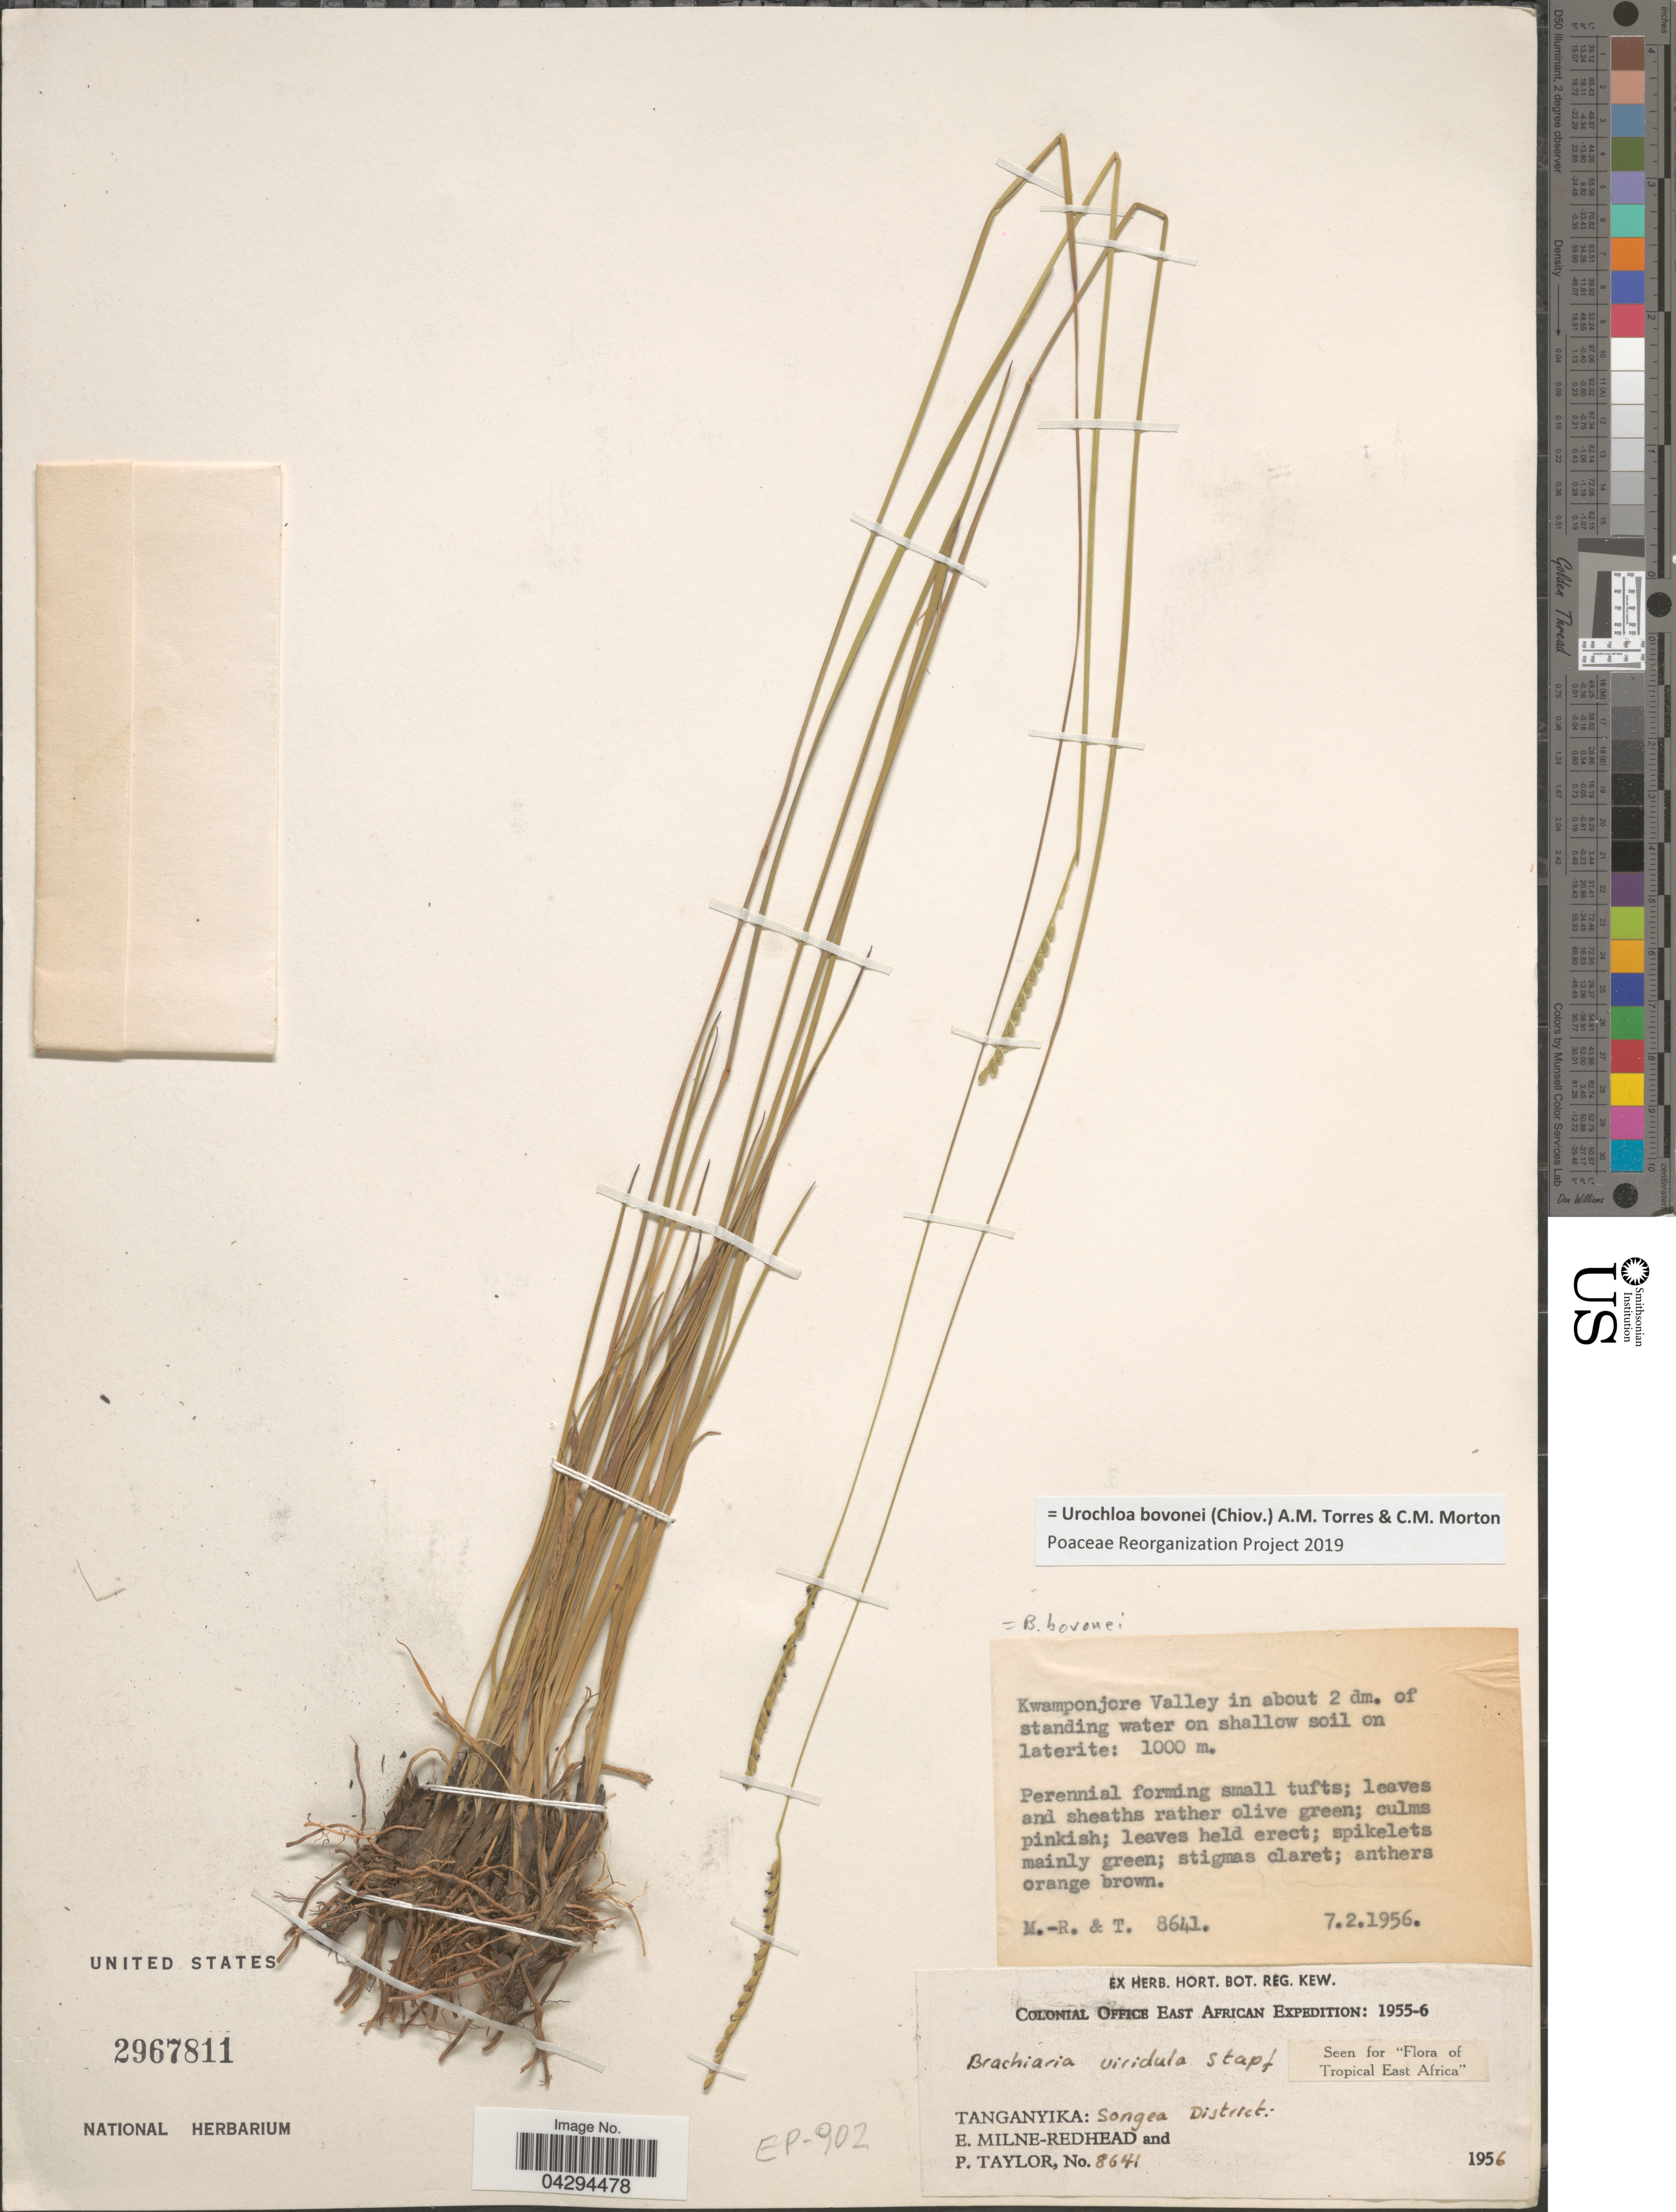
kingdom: Plantae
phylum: Tracheophyta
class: Liliopsida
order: Poales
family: Poaceae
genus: Urochloa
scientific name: Urochloa bovonei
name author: (Chiov.) A.M. Torres & C.M. Morton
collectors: E. W. Milne-Redhead & P. Taylor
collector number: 8641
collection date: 1956-02-07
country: Tanzania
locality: Colonial Office East African Expedition: 1955-6. Tanganyika: Songea District. Kwamponjore Valley in about 2 dm. of standing water.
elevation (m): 1000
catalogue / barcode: US 2967811